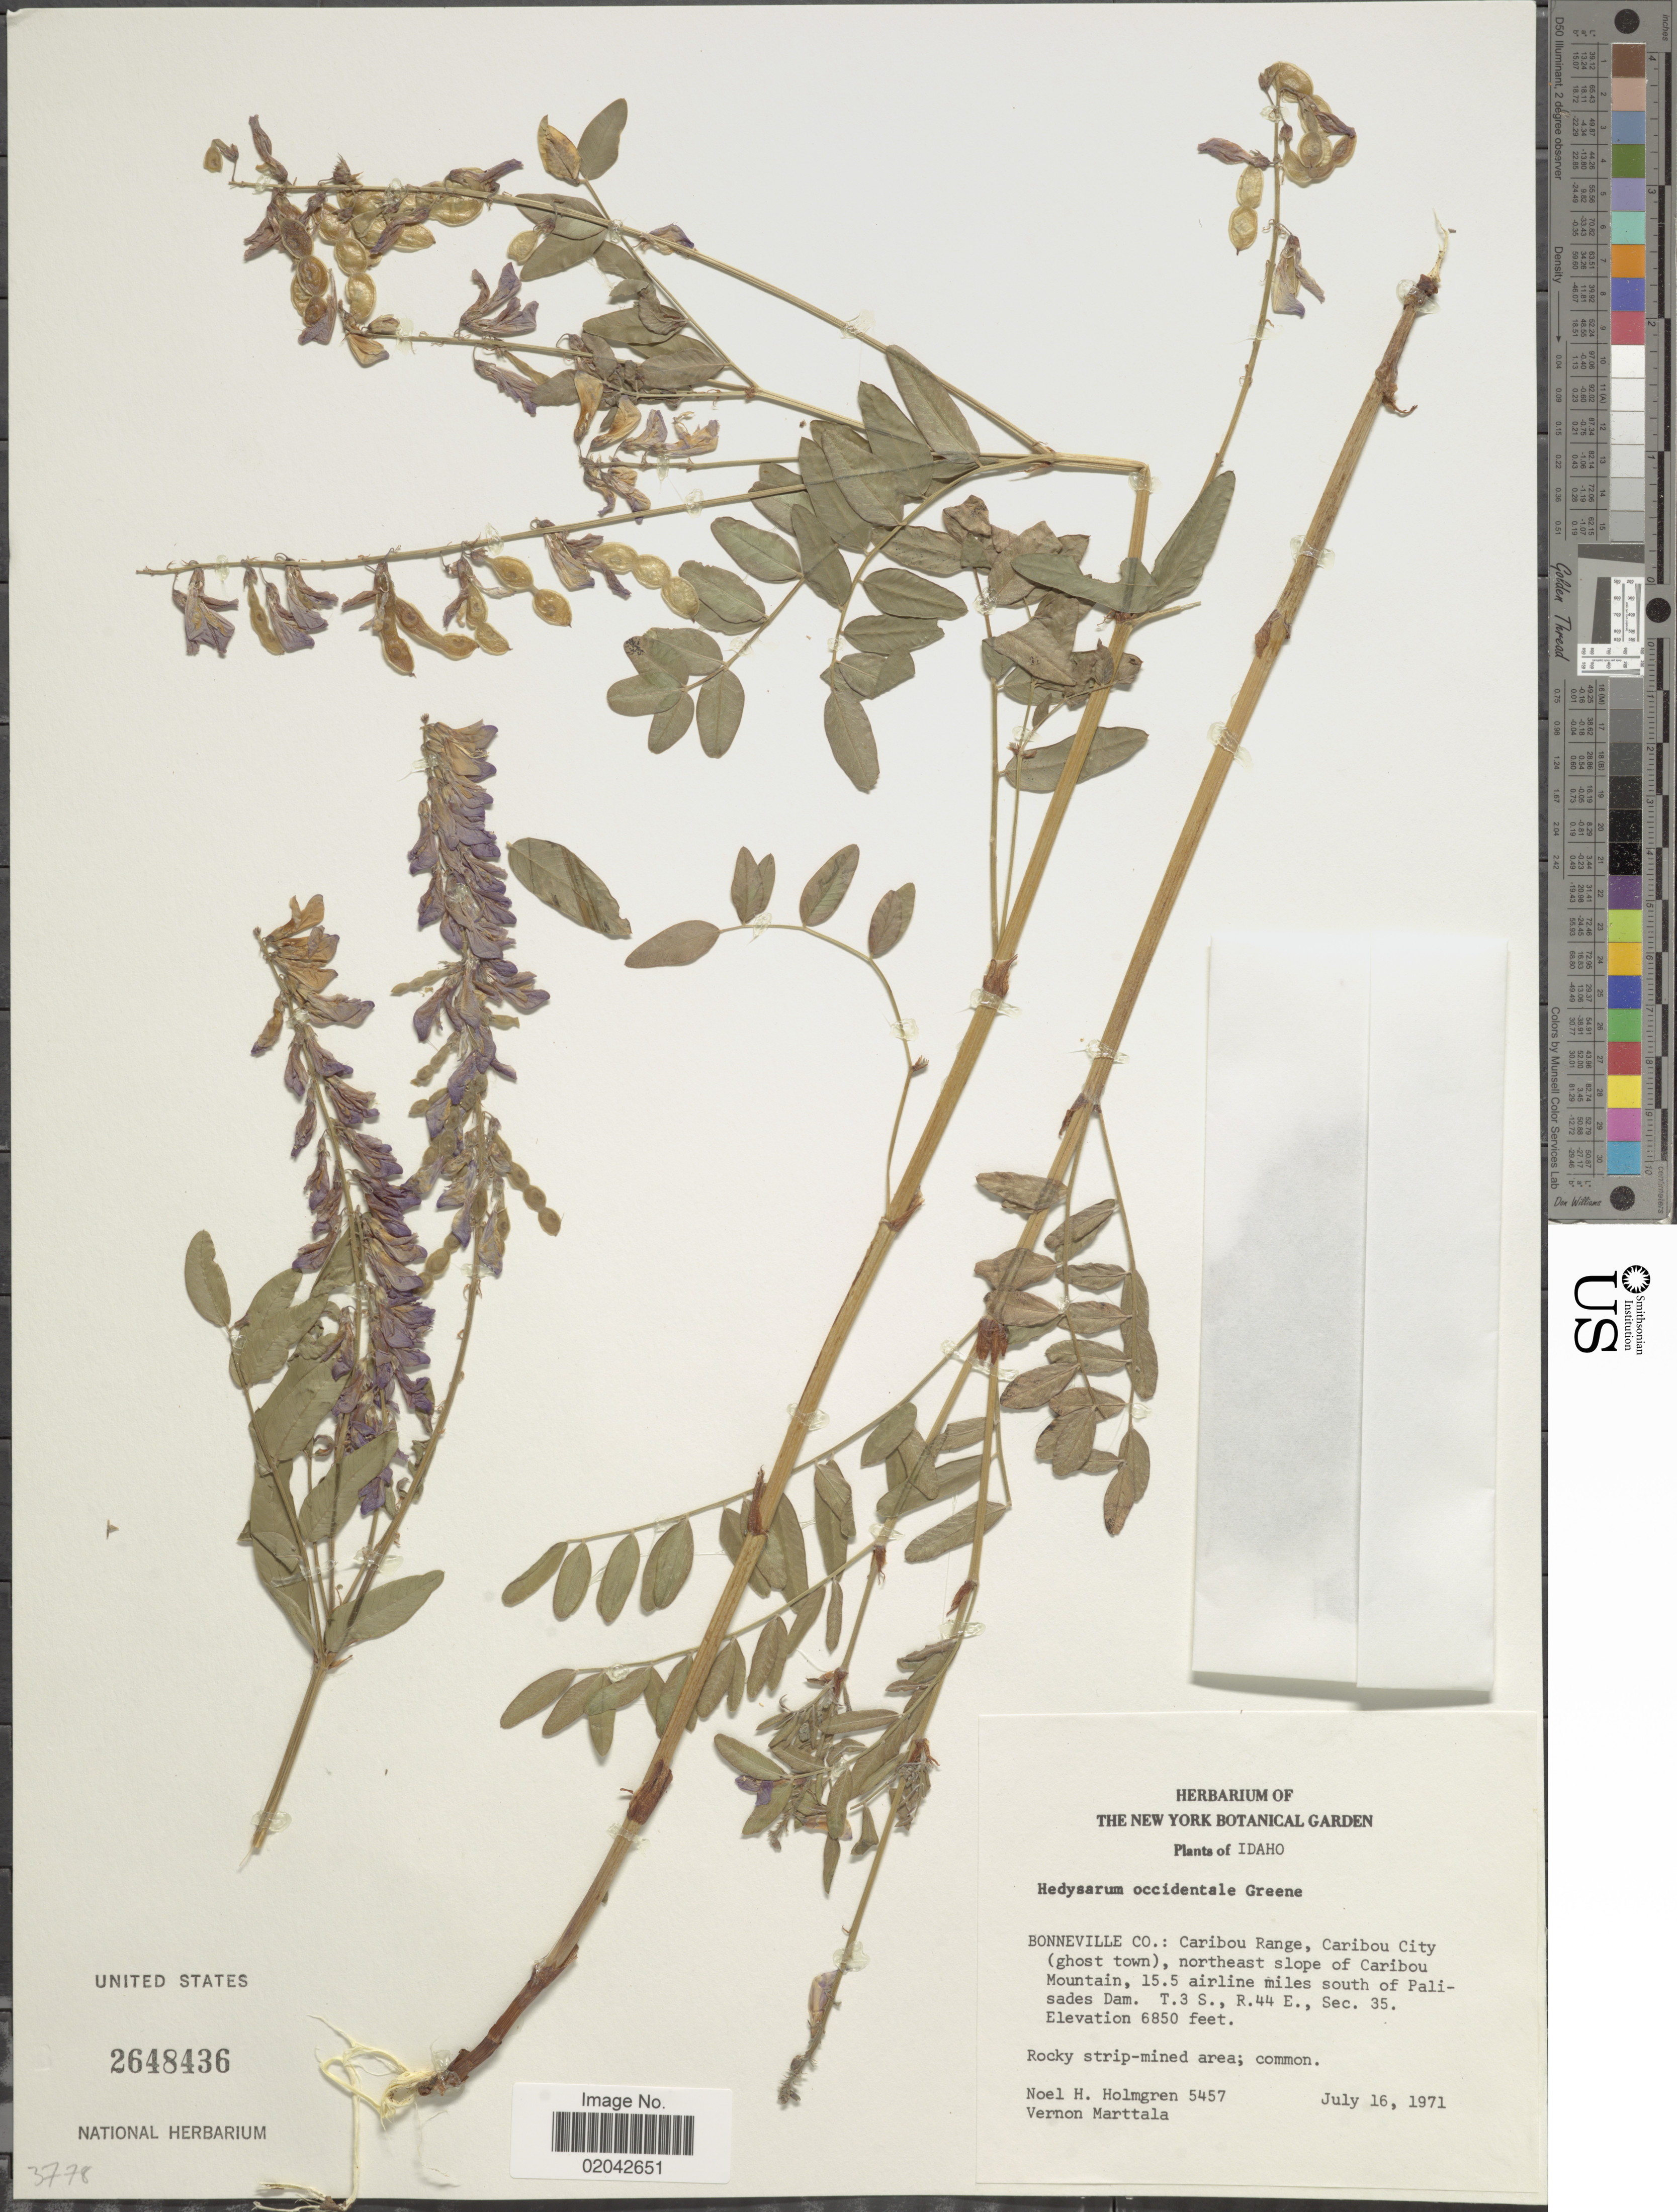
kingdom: Plantae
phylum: Tracheophyta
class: Magnoliopsida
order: Fabales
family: Fabaceae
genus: Hedysarum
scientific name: Hedysarum occidentale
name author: Greene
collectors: N. H. Holmgren & V. Marttala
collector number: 5457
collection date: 1971-07-16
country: United States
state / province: Idaho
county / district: Bonneville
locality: Caribou Range, Caribou City (ghost town), northeast slope of Caribou Mountain, 15.5 airline miles south of Palisades Dam, T. 3 S., R. 44 E., Sec. 35, rocky strip-mined area.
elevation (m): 2088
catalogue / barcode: US 2648436